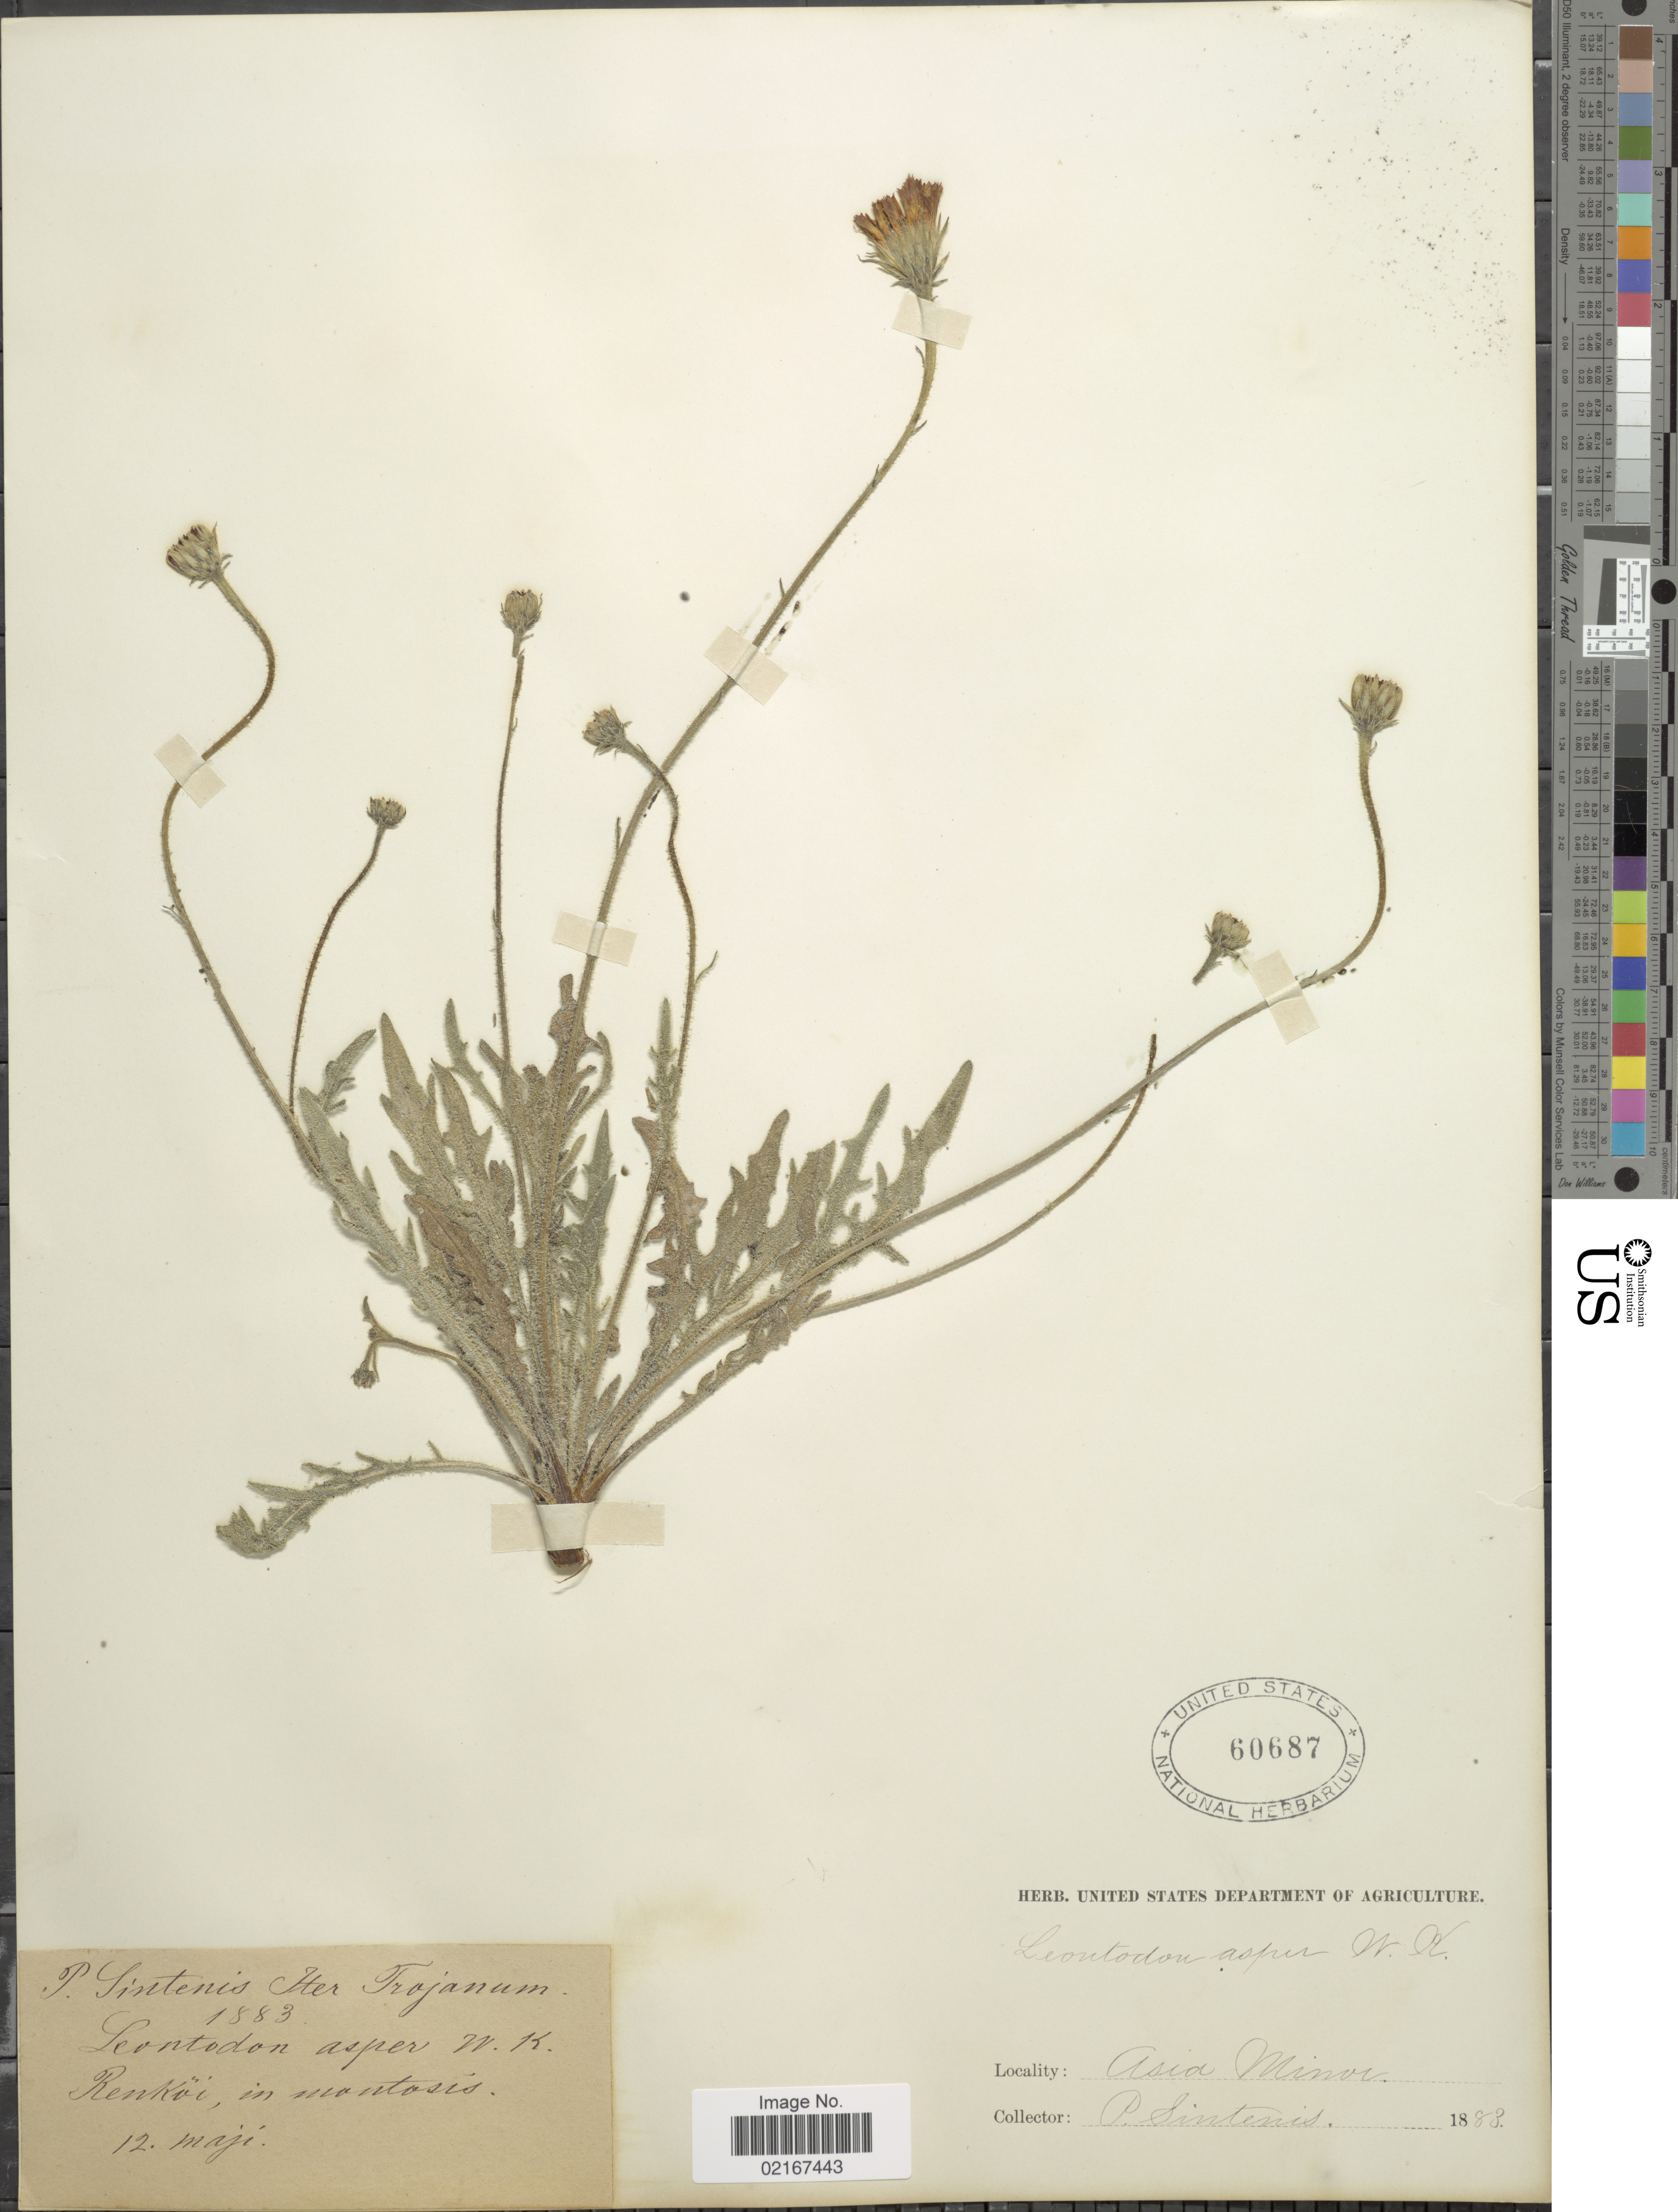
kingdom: Plantae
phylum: Tracheophyta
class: Magnoliopsida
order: Asterales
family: Asteraceae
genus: Leontodon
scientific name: Leontodon biscutellifolius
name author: DC.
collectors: P. Sintenis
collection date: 1883-05-12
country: Turkey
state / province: Canakkale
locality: Asia Minor, Renkoi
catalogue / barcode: US 60687